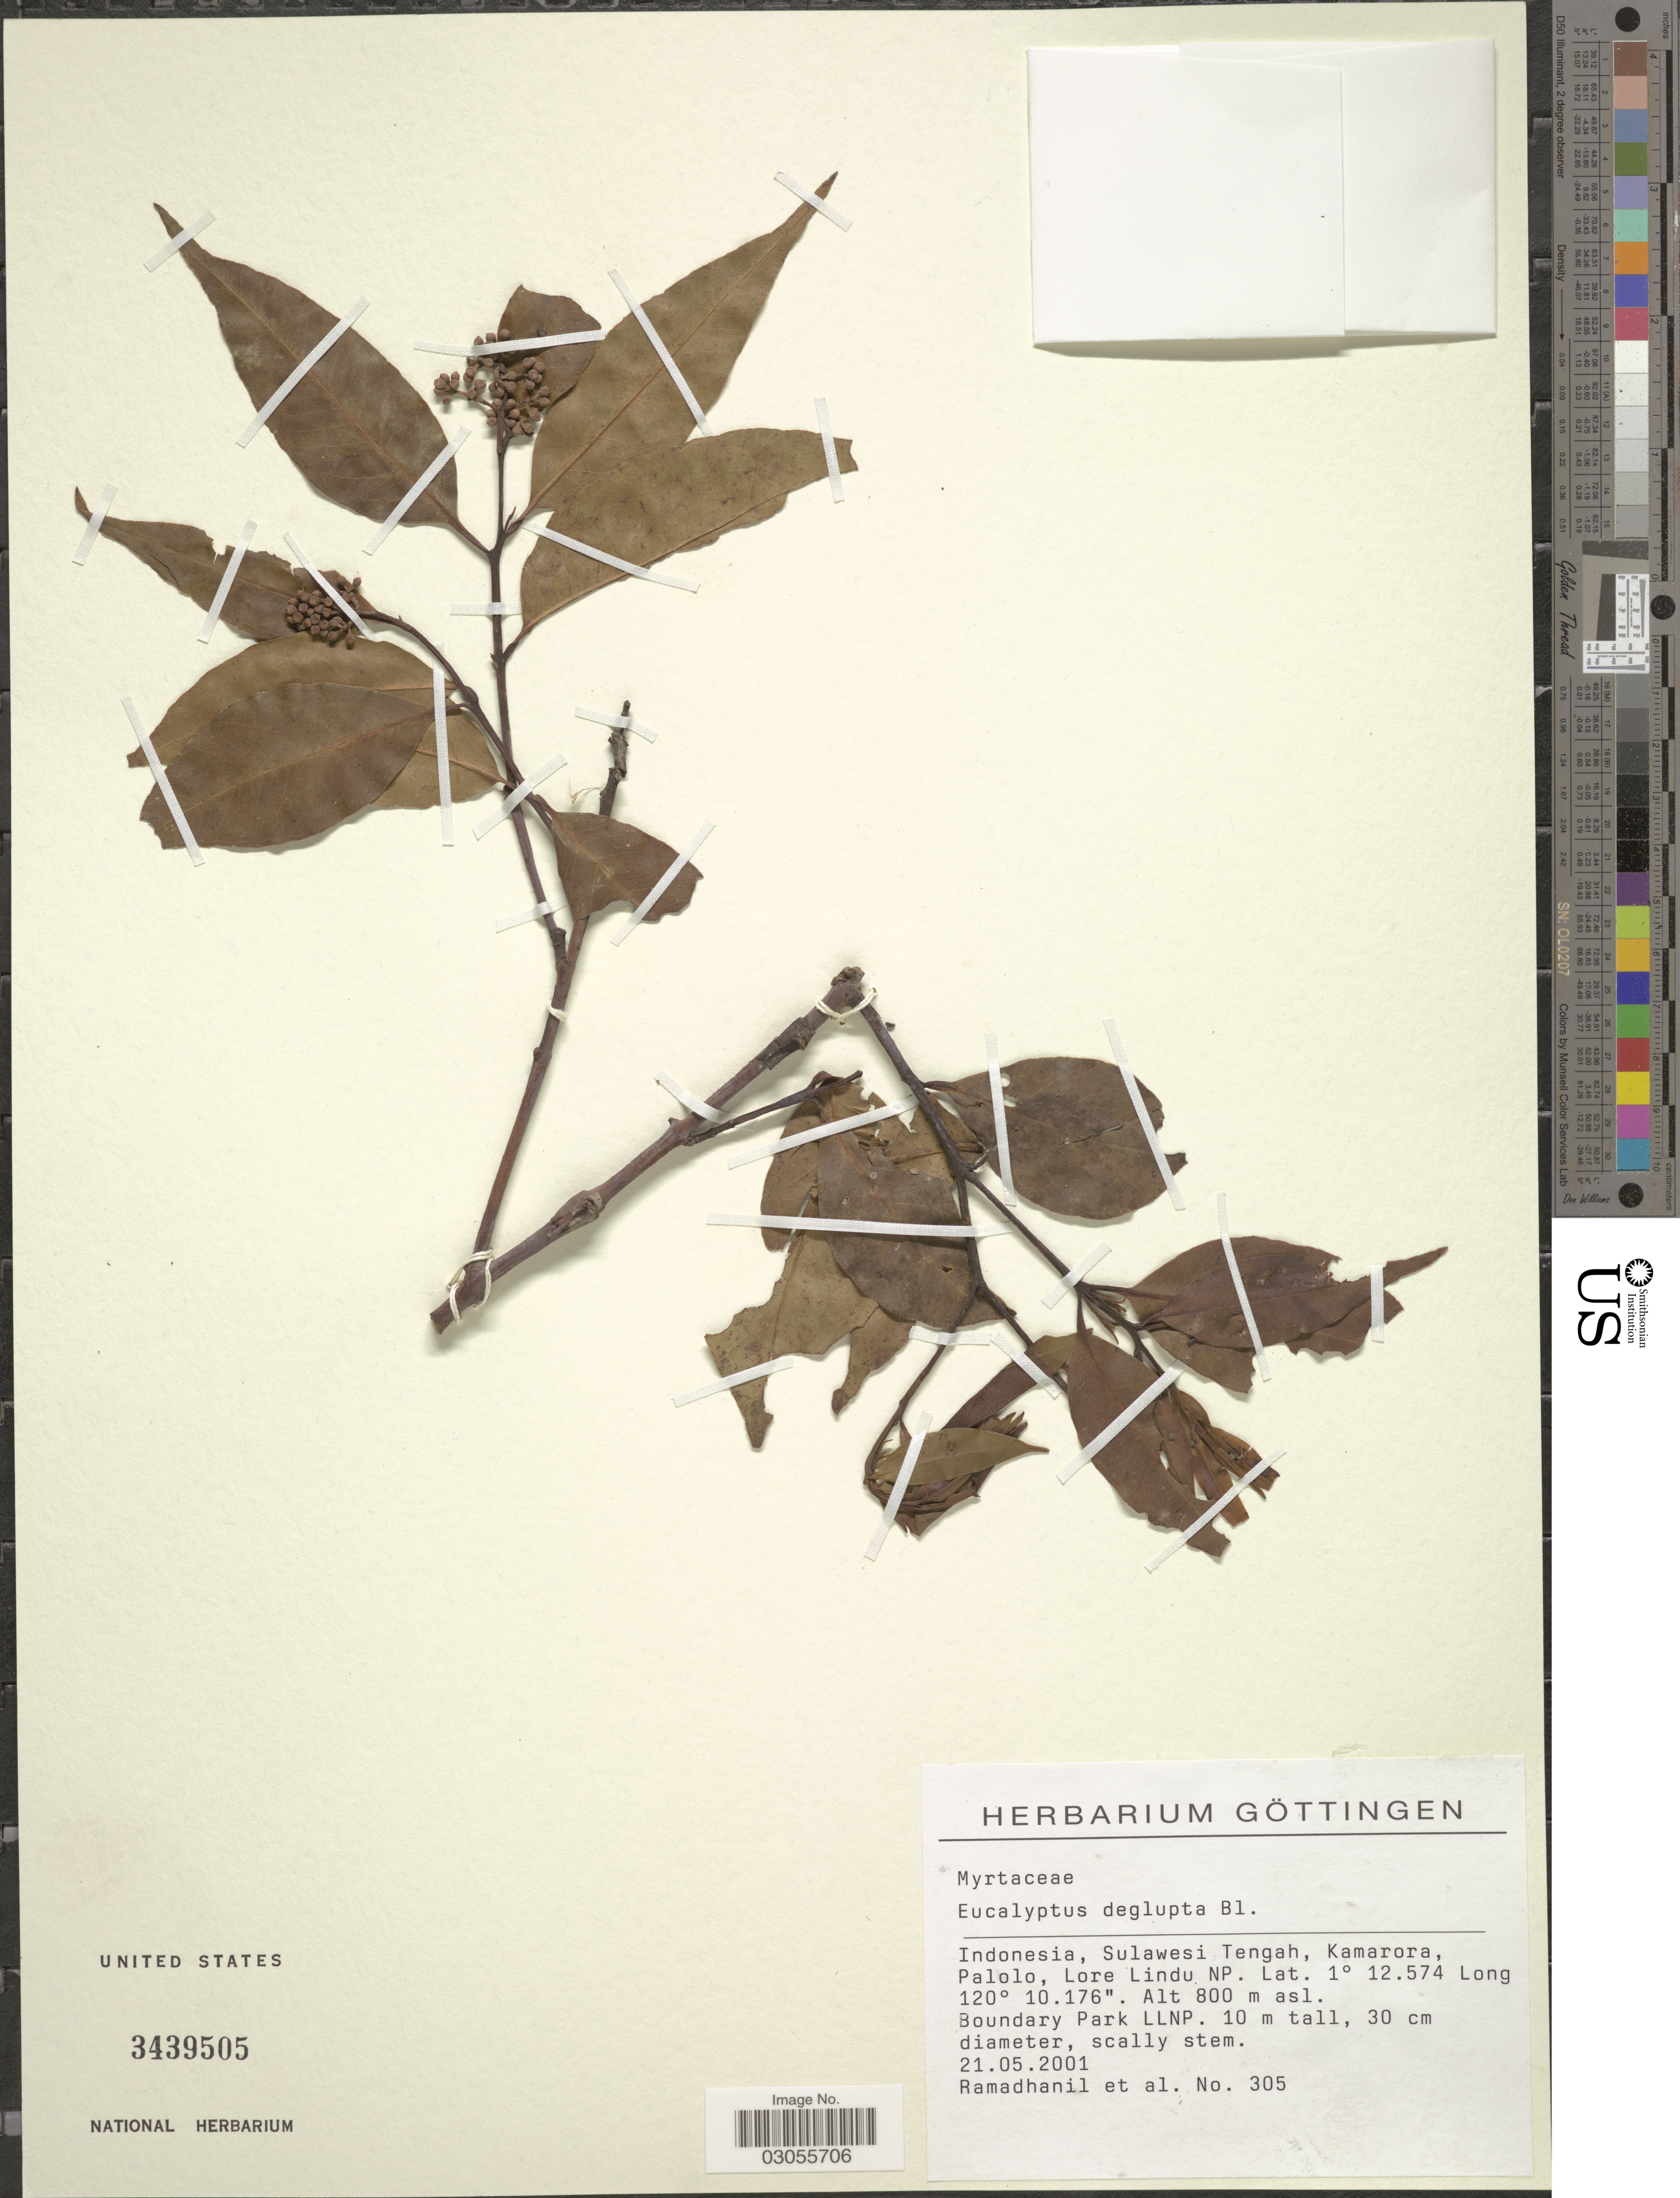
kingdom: Plantae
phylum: Tracheophyta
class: Magnoliopsida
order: Myrtales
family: Myrtaceae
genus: Eucalyptus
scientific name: Eucalyptus deglupta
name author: Blume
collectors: -. Ramadhanil & et al.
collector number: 305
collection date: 2001-05-21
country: Indonesia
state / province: Sulawesi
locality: Sulawesi Tengah, Kamarora, Palolo, Lore Lindu NP. Boundary Park LLNP.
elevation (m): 800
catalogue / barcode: US 3439505